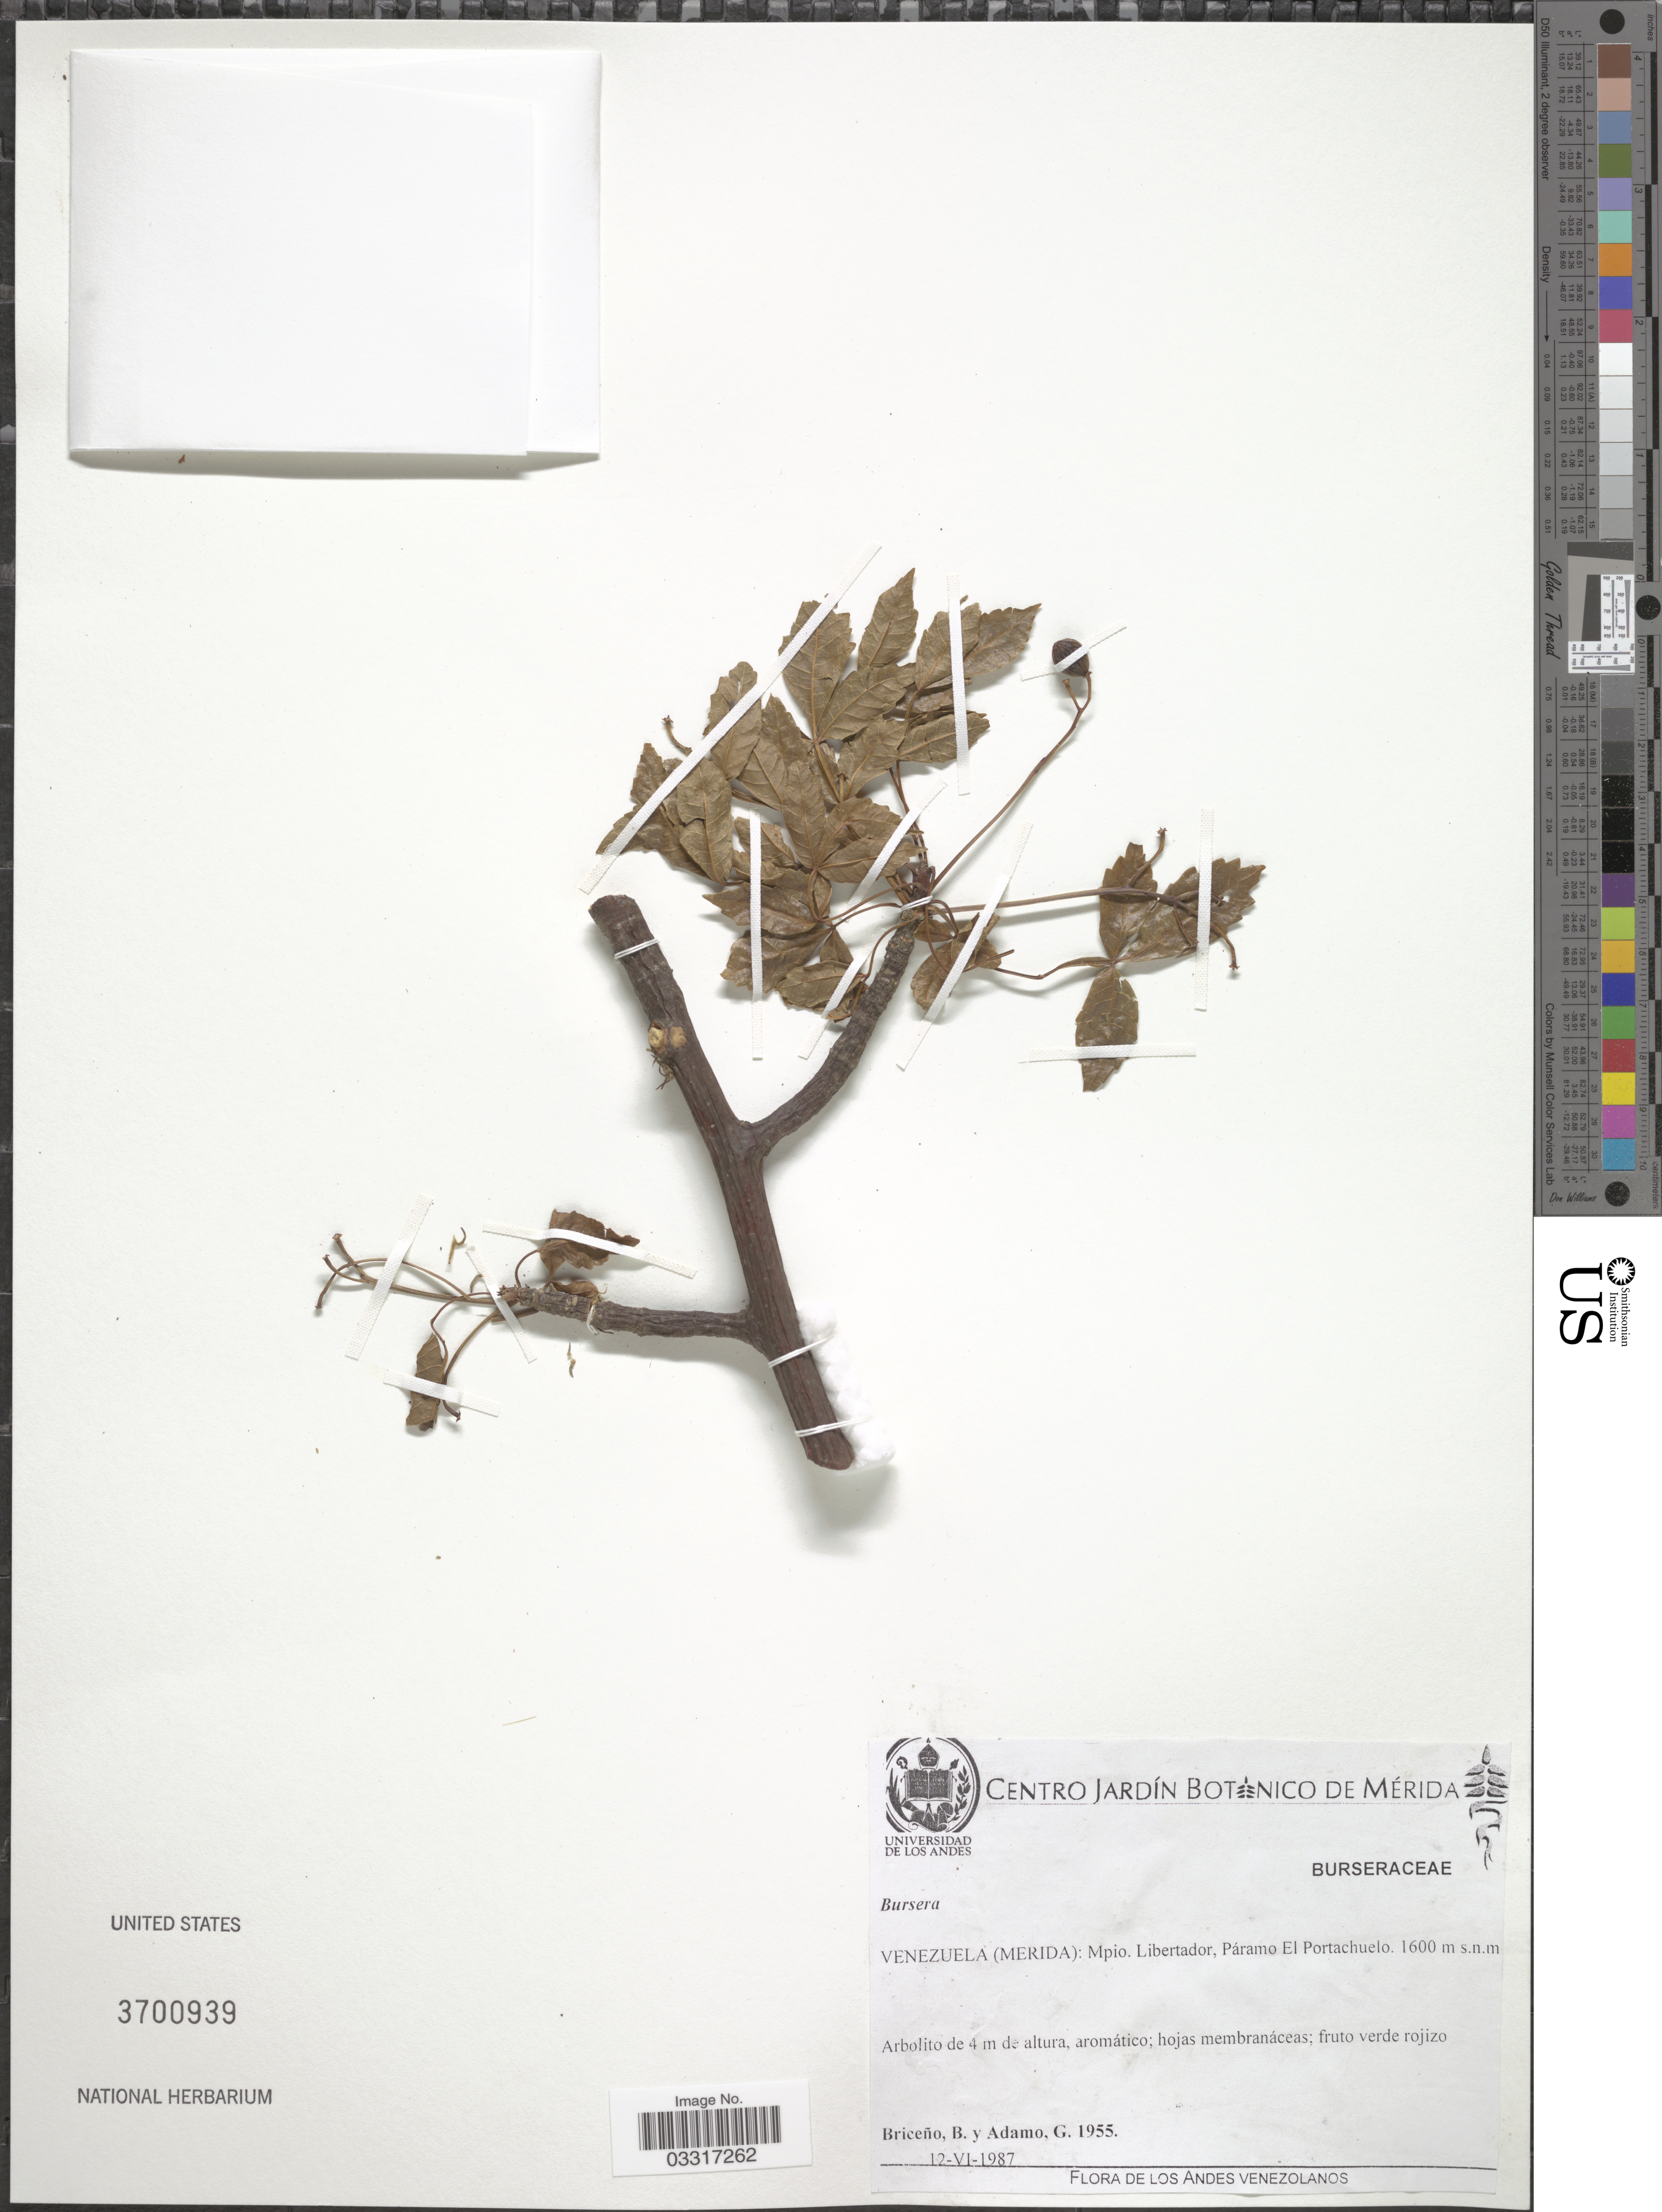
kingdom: Plantae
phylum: Tracheophyta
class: Magnoliopsida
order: Sapindales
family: Burseraceae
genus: Bursera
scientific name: Bursera sp.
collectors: B. Briceño & G. Adamo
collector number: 1955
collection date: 1987-06-12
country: Venezuela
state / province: Mérida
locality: Mpio. Libertador, Páramo El Portachuelo.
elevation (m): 1600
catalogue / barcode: US 3700939